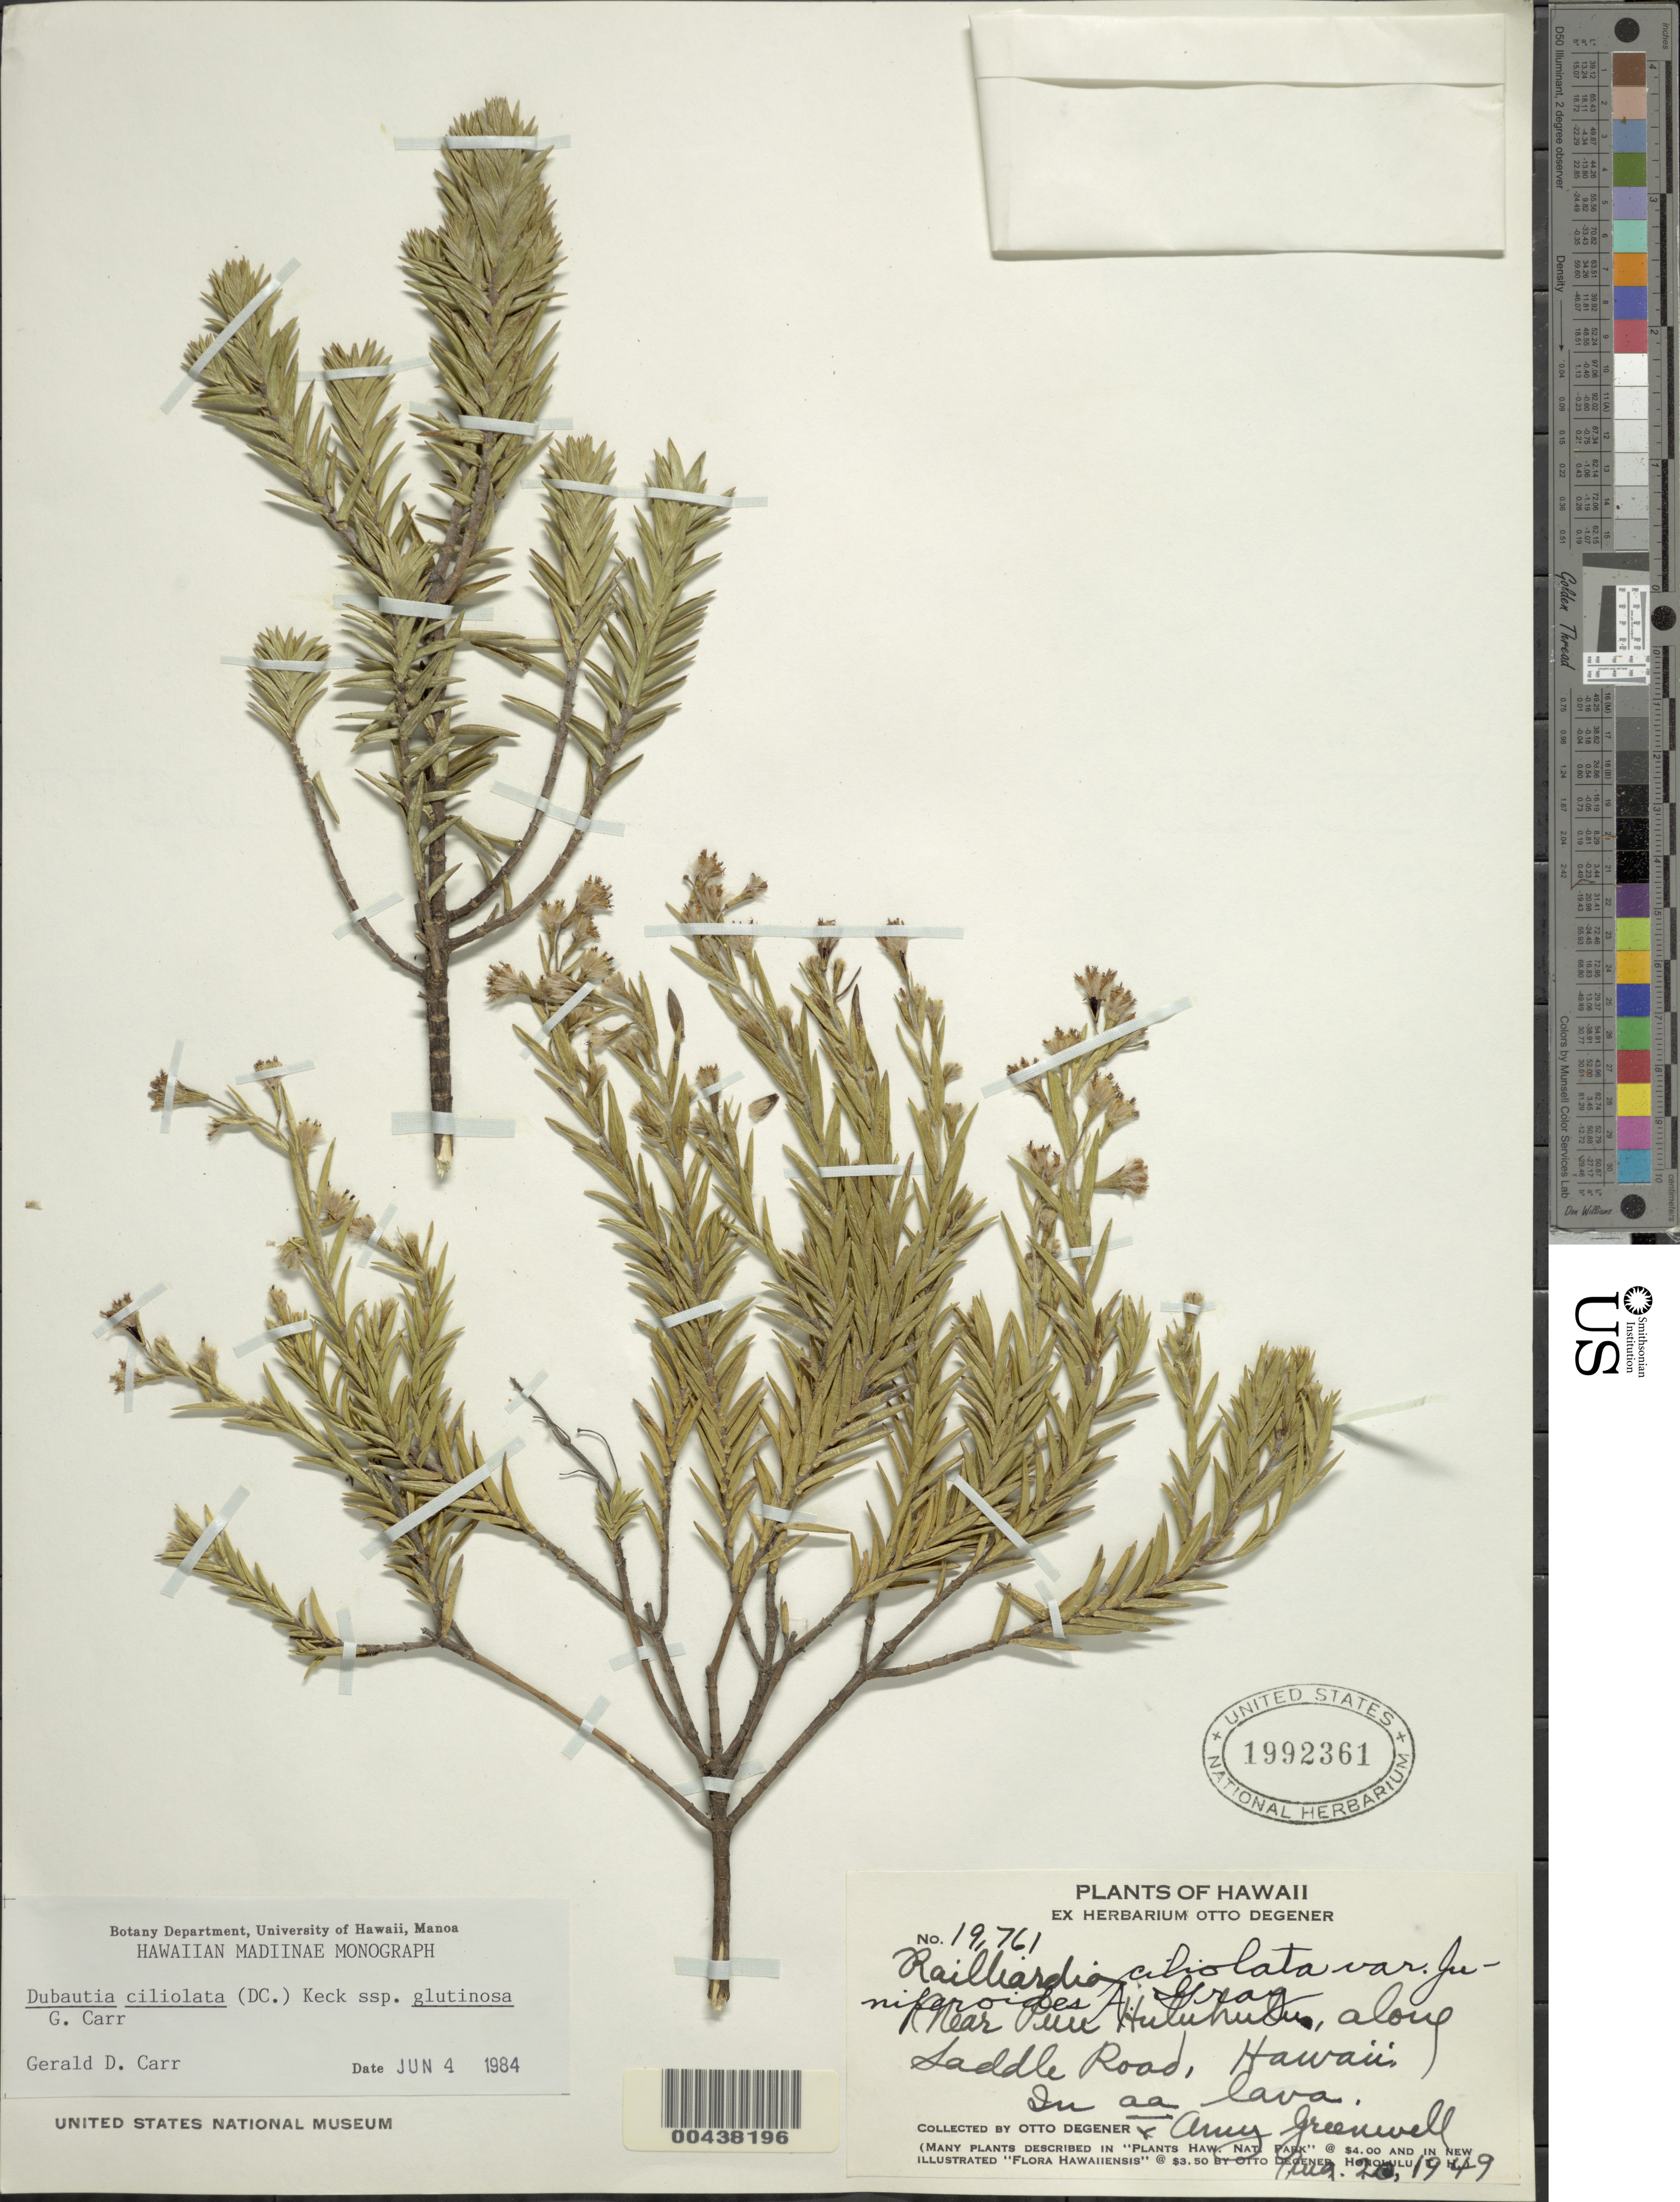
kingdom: Plantae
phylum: Tracheophyta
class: Magnoliopsida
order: Asterales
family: Asteraceae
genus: Dubautia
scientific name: Dubautia ciliolata subsp. glutinosa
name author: G.D. Carr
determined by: Carr, G. D.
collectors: O. Degener & A. B. Greenwell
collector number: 19761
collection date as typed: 20 Aug 1949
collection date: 1949-08-20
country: United States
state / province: Hawaii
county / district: Hawaii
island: Hawaii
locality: Near Puu Huluhulu, along Saddle Road, in aa lava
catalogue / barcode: US 1992361